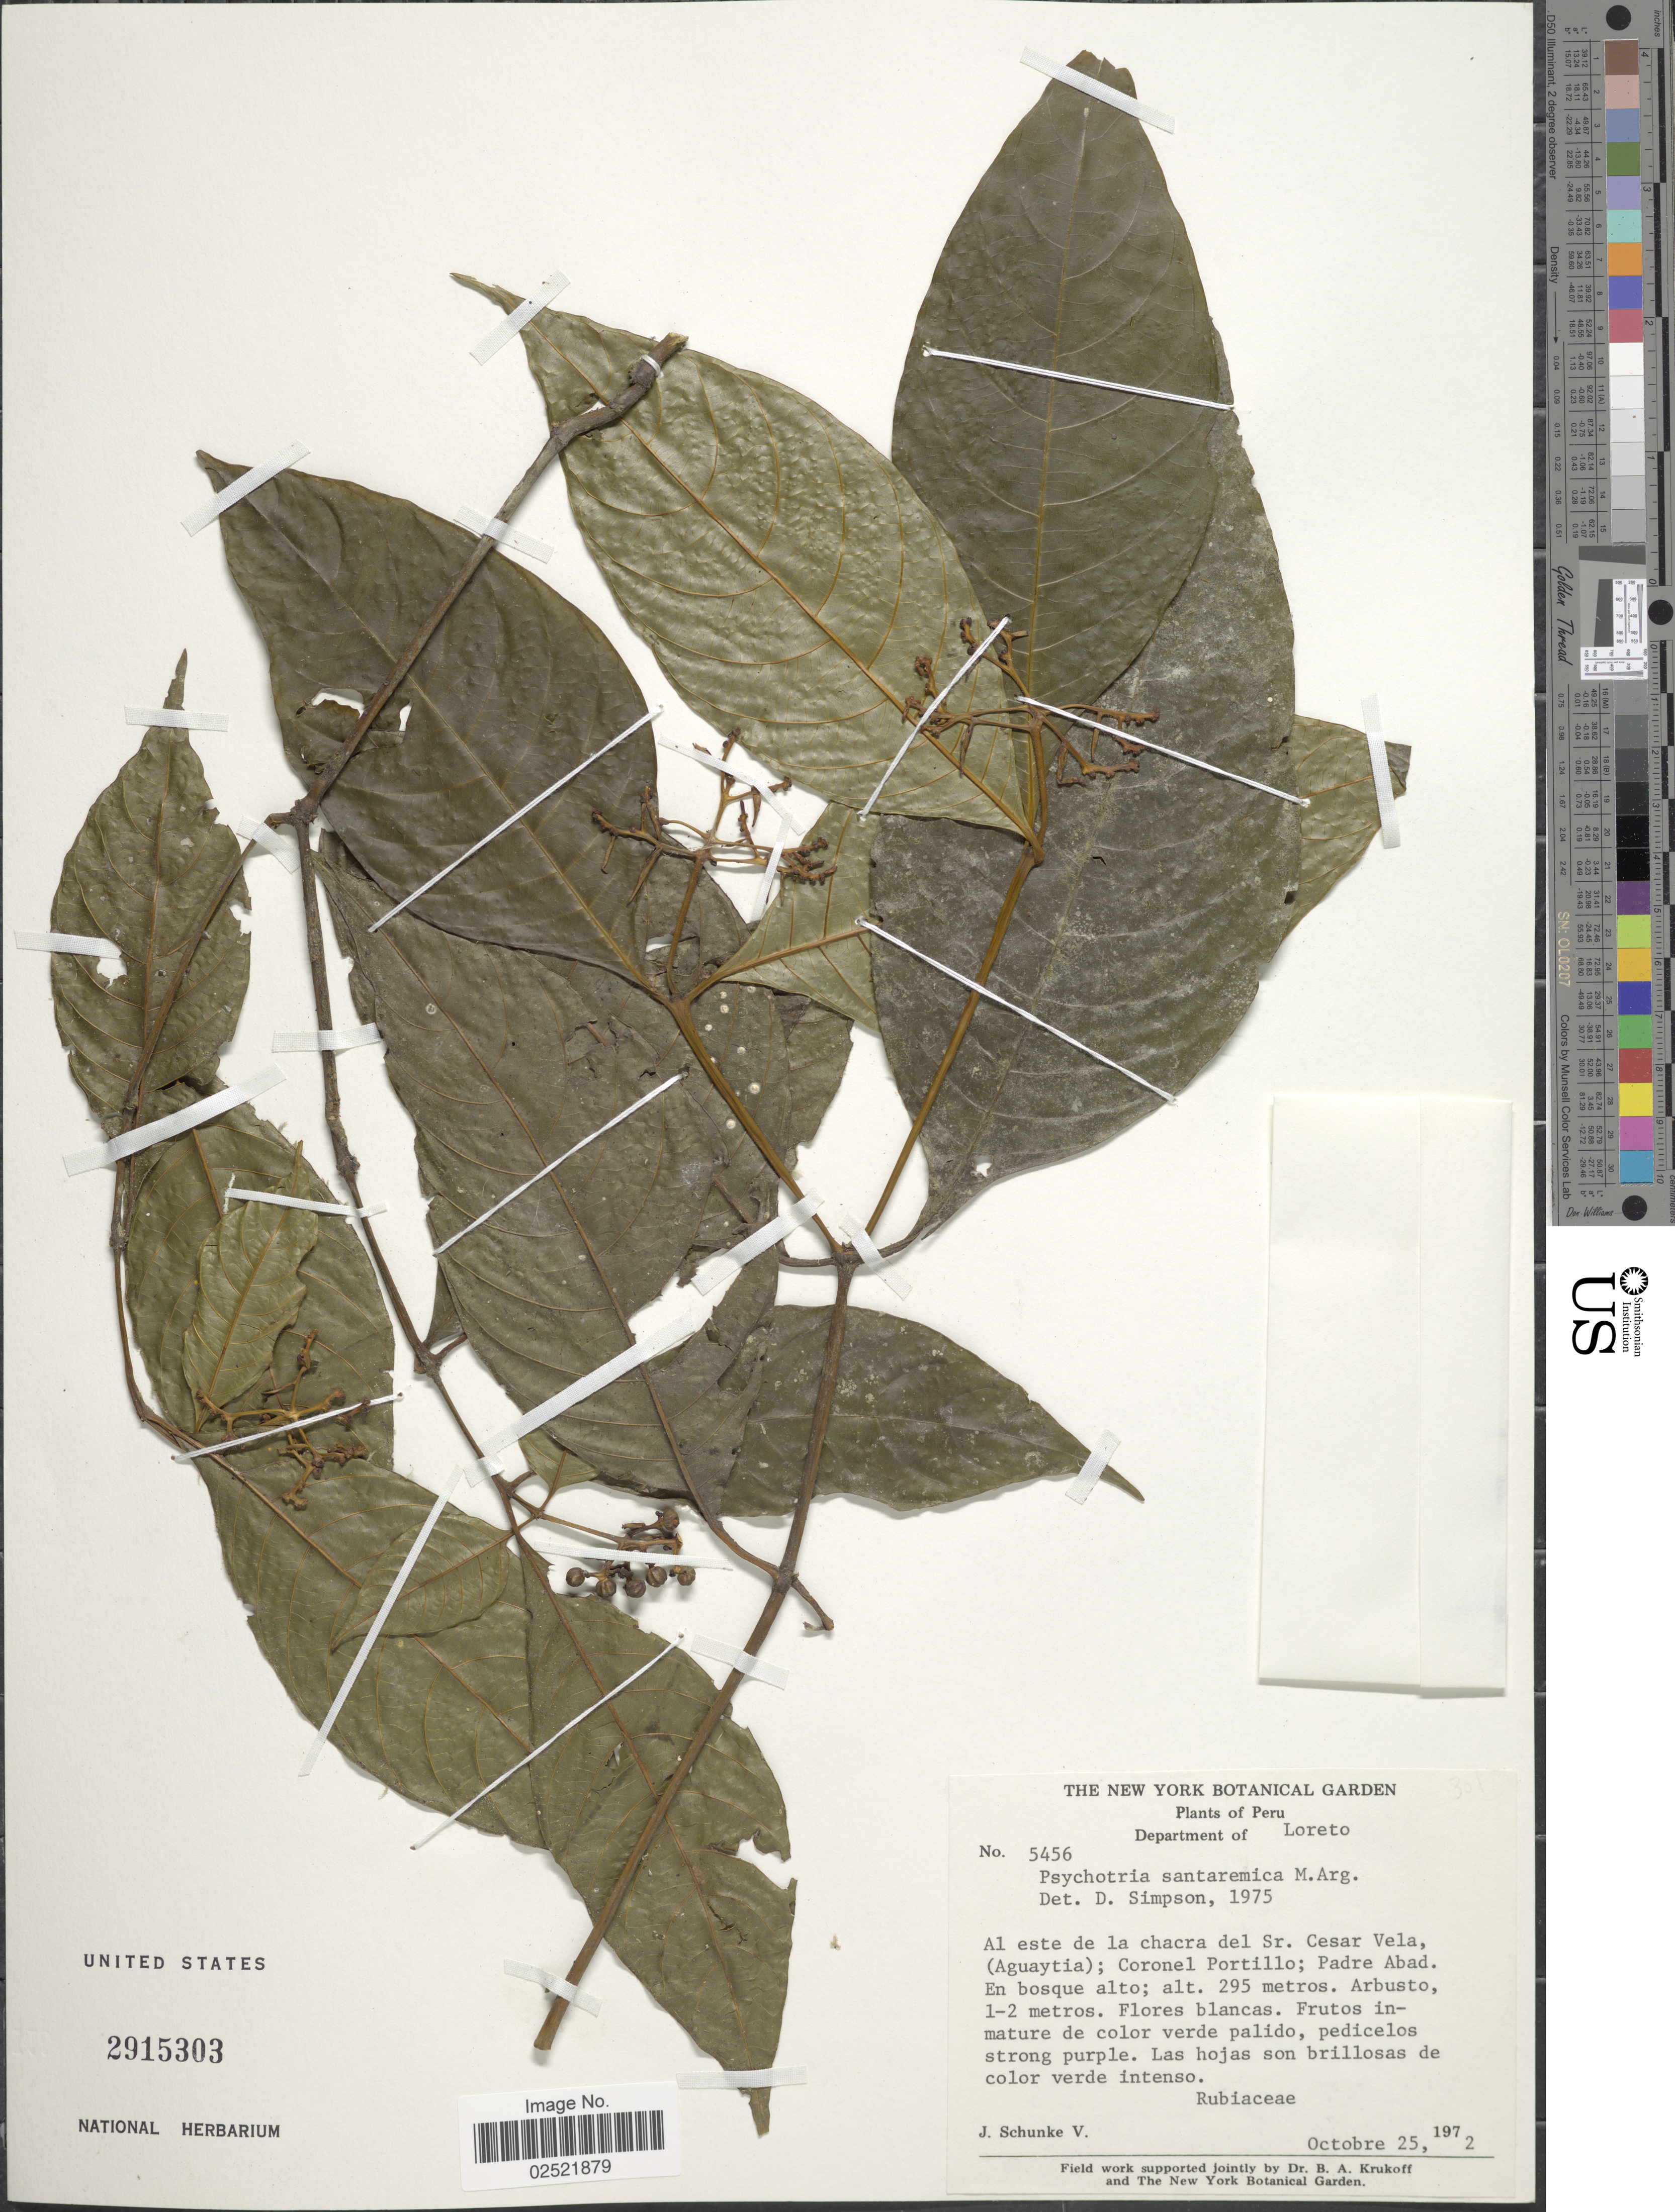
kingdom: Plantae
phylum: Tracheophyta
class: Magnoliopsida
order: Gentianales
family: Rubiaceae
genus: Psychotria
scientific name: Psychotria santaremica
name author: Müll. Arg.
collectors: J. Schunke Vigo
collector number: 5456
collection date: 1972-10-25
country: Peru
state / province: Loreto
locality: Al este de la chacra del Sr. Cesar Vela, (Aguaytia), Coronel Portillo, Padre Abad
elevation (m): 295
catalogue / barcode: US 2915303